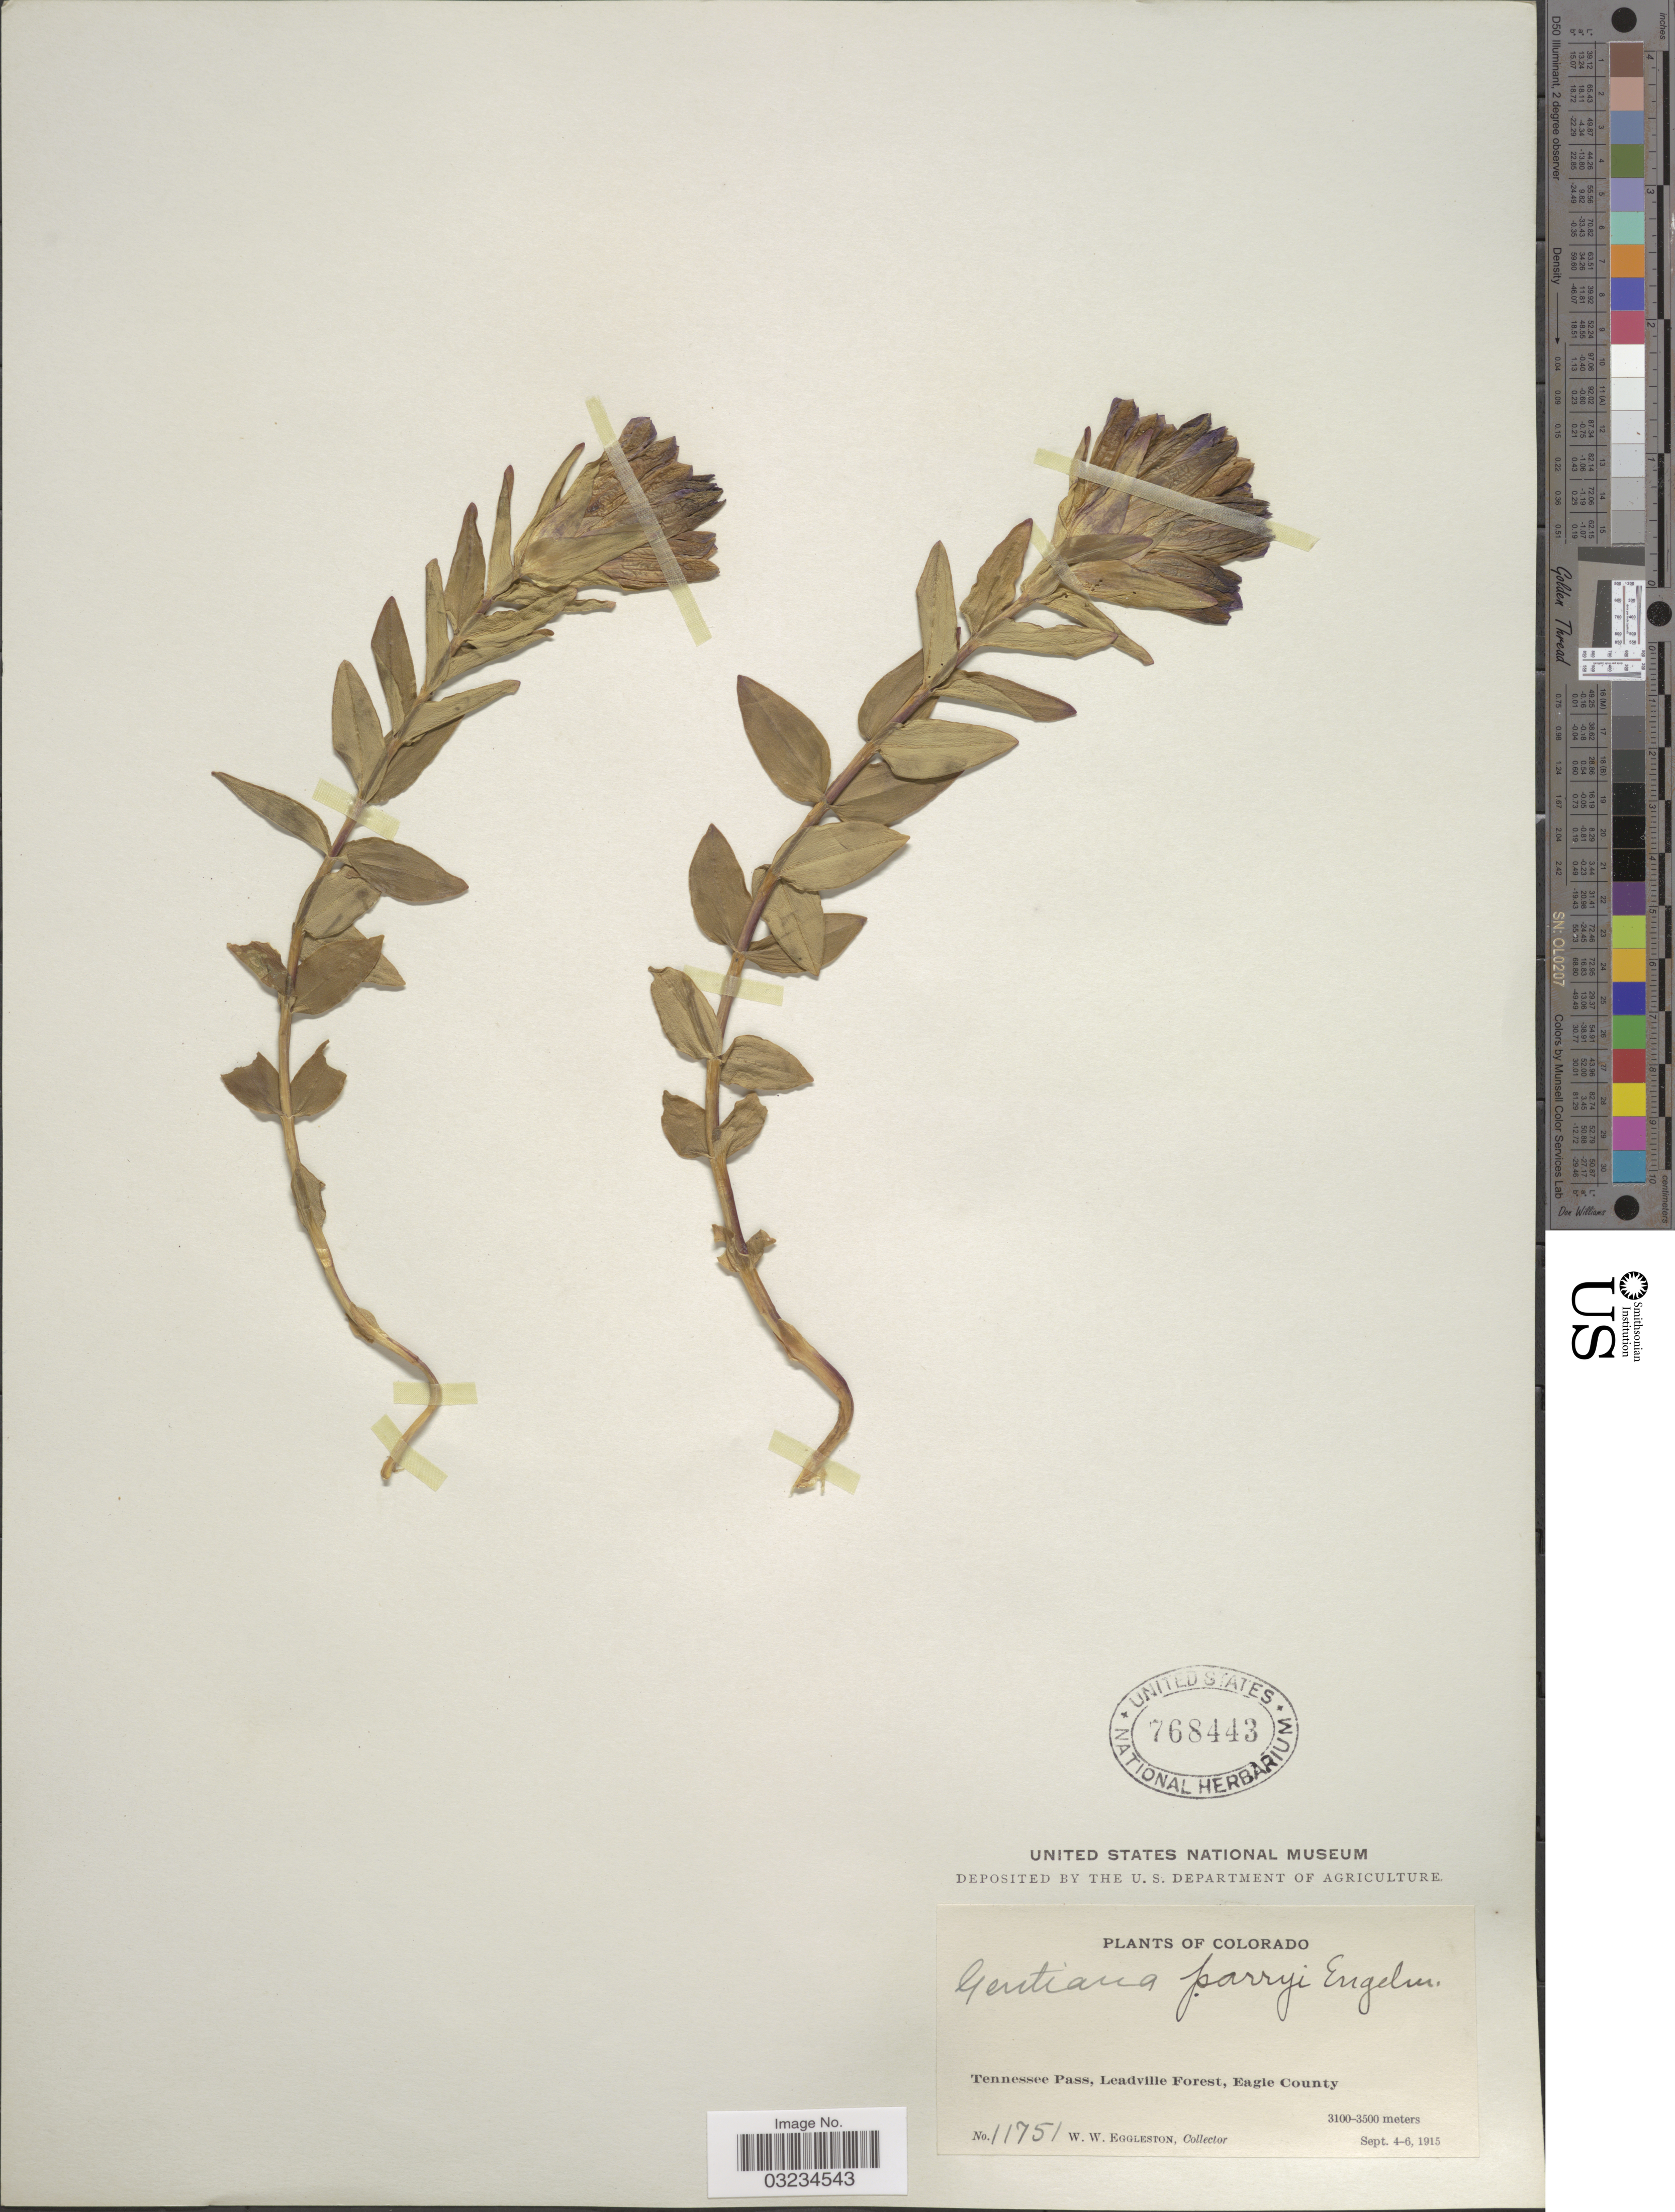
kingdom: Plantae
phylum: Tracheophyta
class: Magnoliopsida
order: Gentianales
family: Gentianaceae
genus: Gentiana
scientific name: Gentiana parryi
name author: Engelm.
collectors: W. W. Eggleston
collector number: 11751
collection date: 1915-09-04/1915-09-06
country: United States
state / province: Colorado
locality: Tennessee Pass, Leadville Forest, Eagle County.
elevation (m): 3100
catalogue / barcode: US 768443